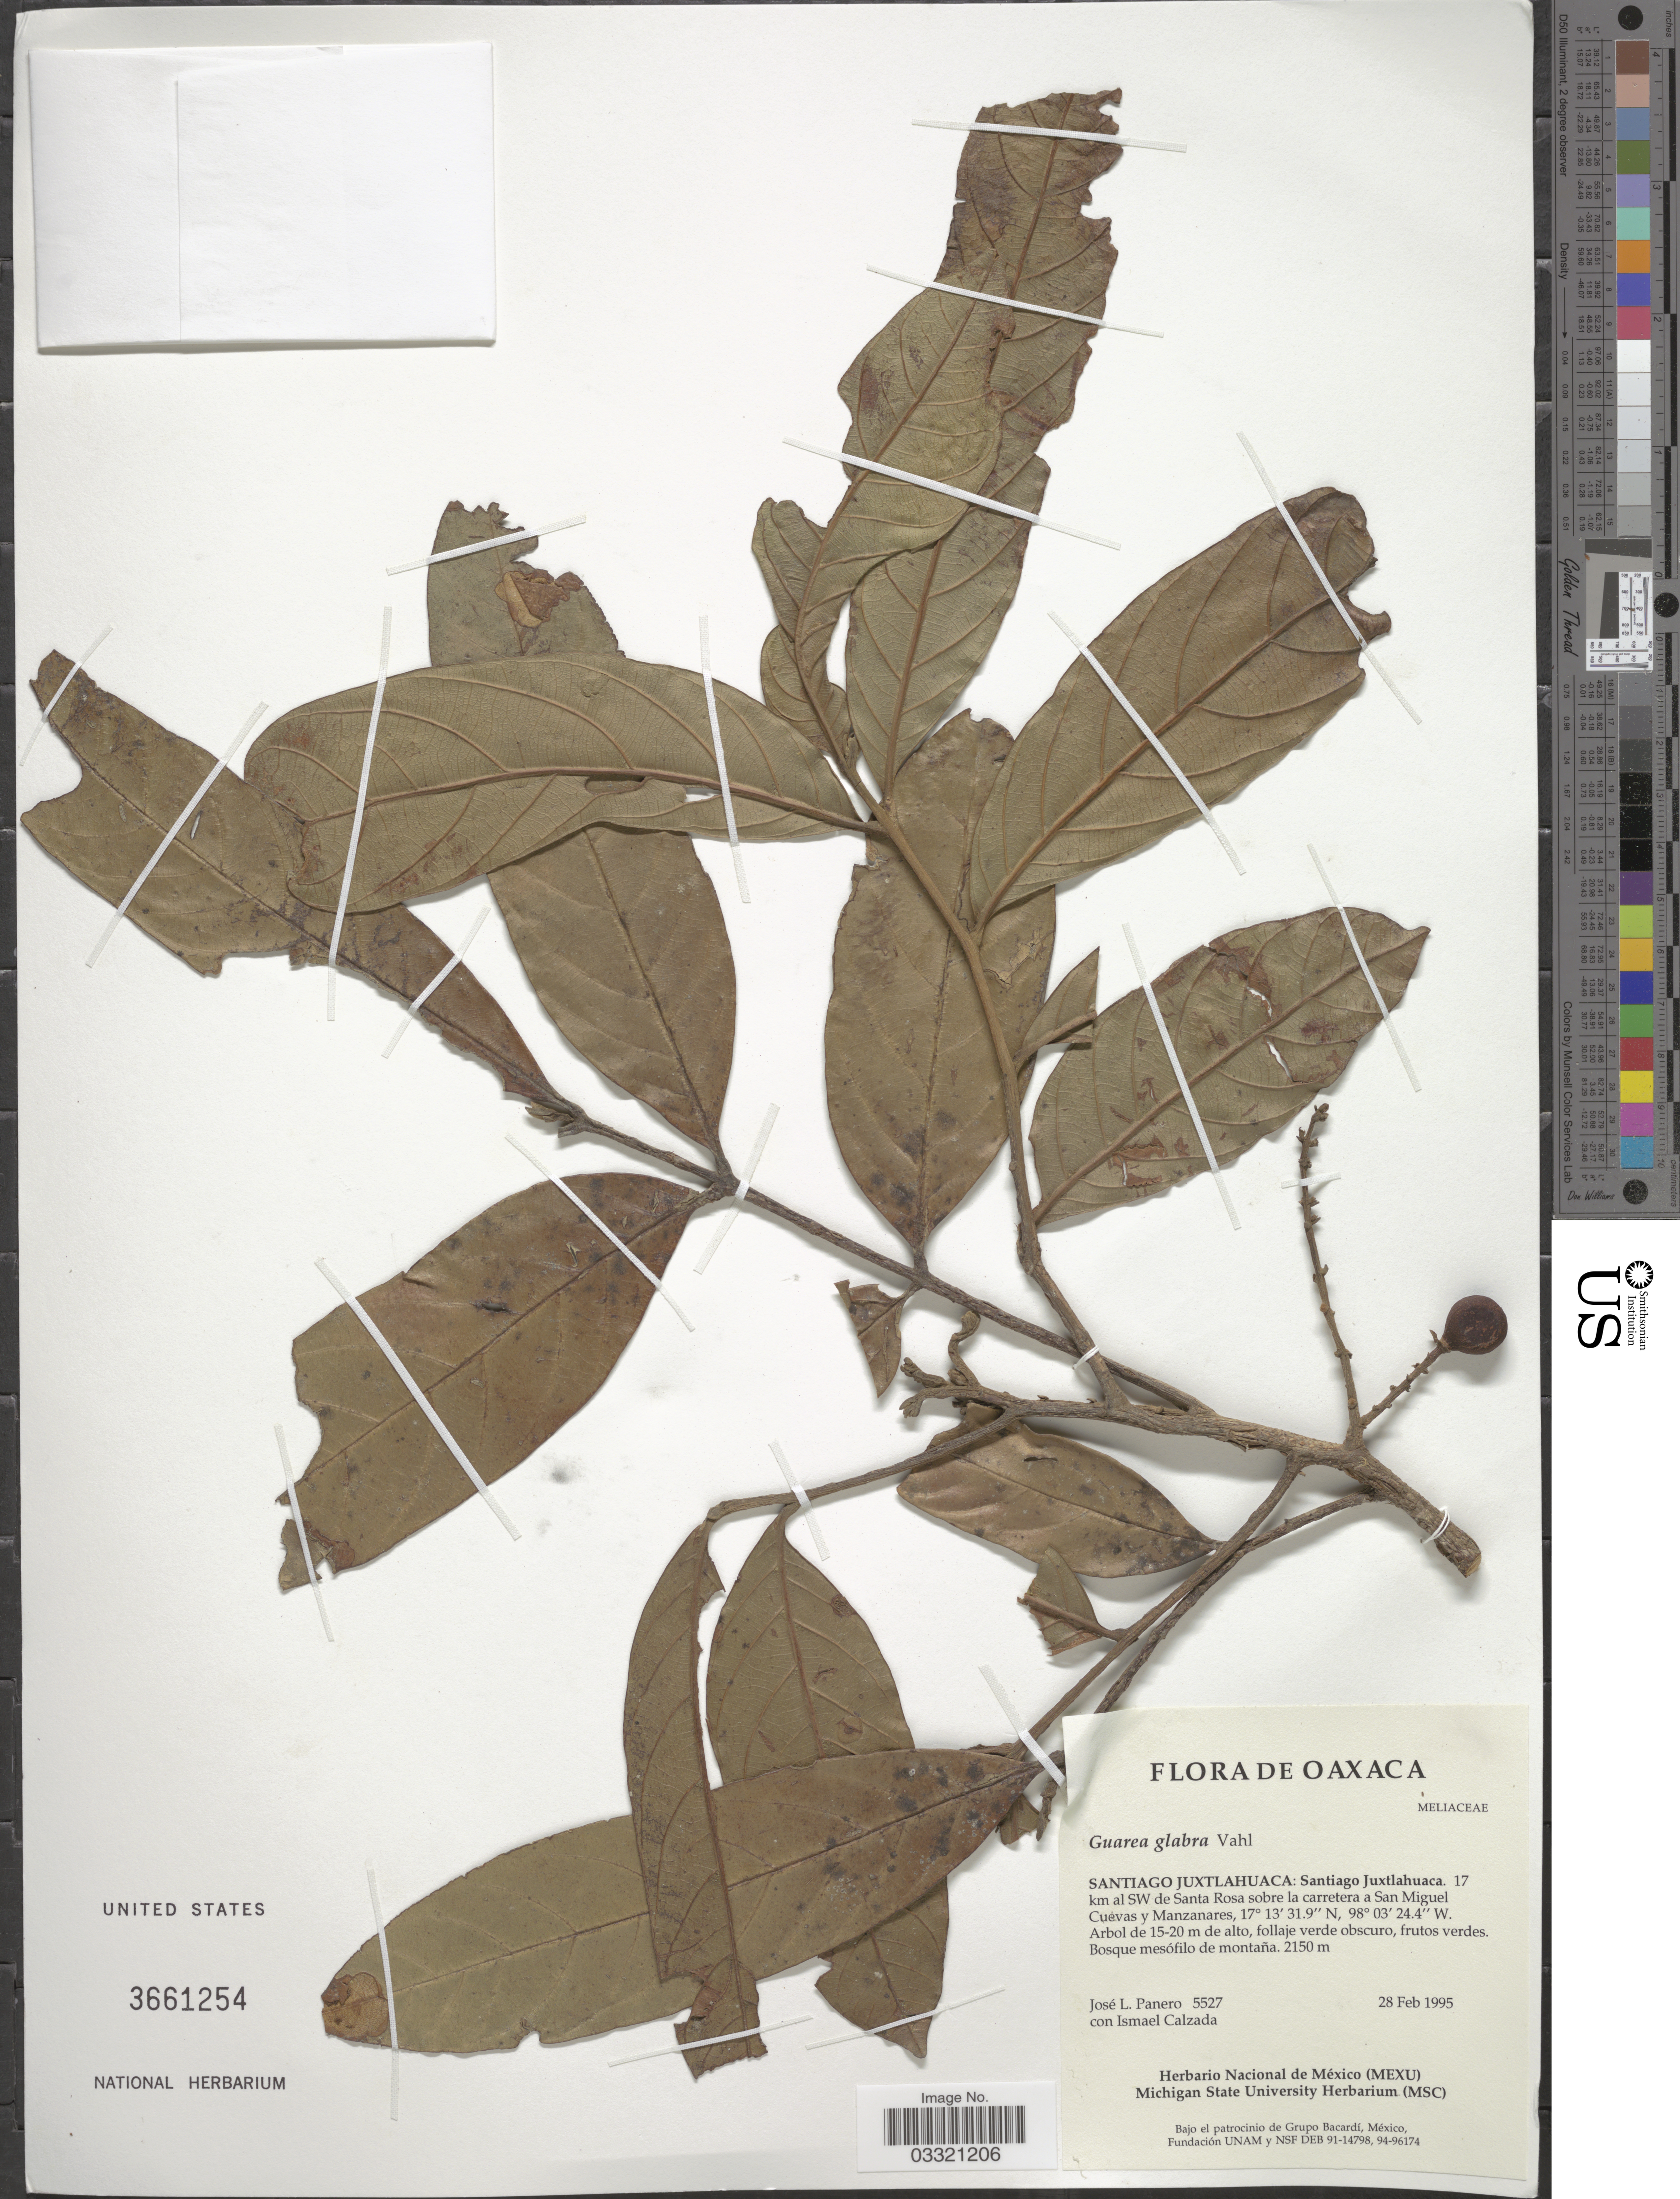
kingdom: Plantae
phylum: Tracheophyta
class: Magnoliopsida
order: Sapindales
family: Meliaceae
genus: Guarea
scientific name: Guarea glabra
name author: Vahl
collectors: J. L. Panero & I. Calzada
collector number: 5527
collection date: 1995-02-28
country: Mexico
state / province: Oaxaca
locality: Santiago Juxtlahuaca: Santiago Juxtlahuaca. 17 km al SW de Santa Rosa sobre la carretera a San Miguel Cuévas y Manzanares.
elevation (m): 2150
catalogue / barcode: US 3661254